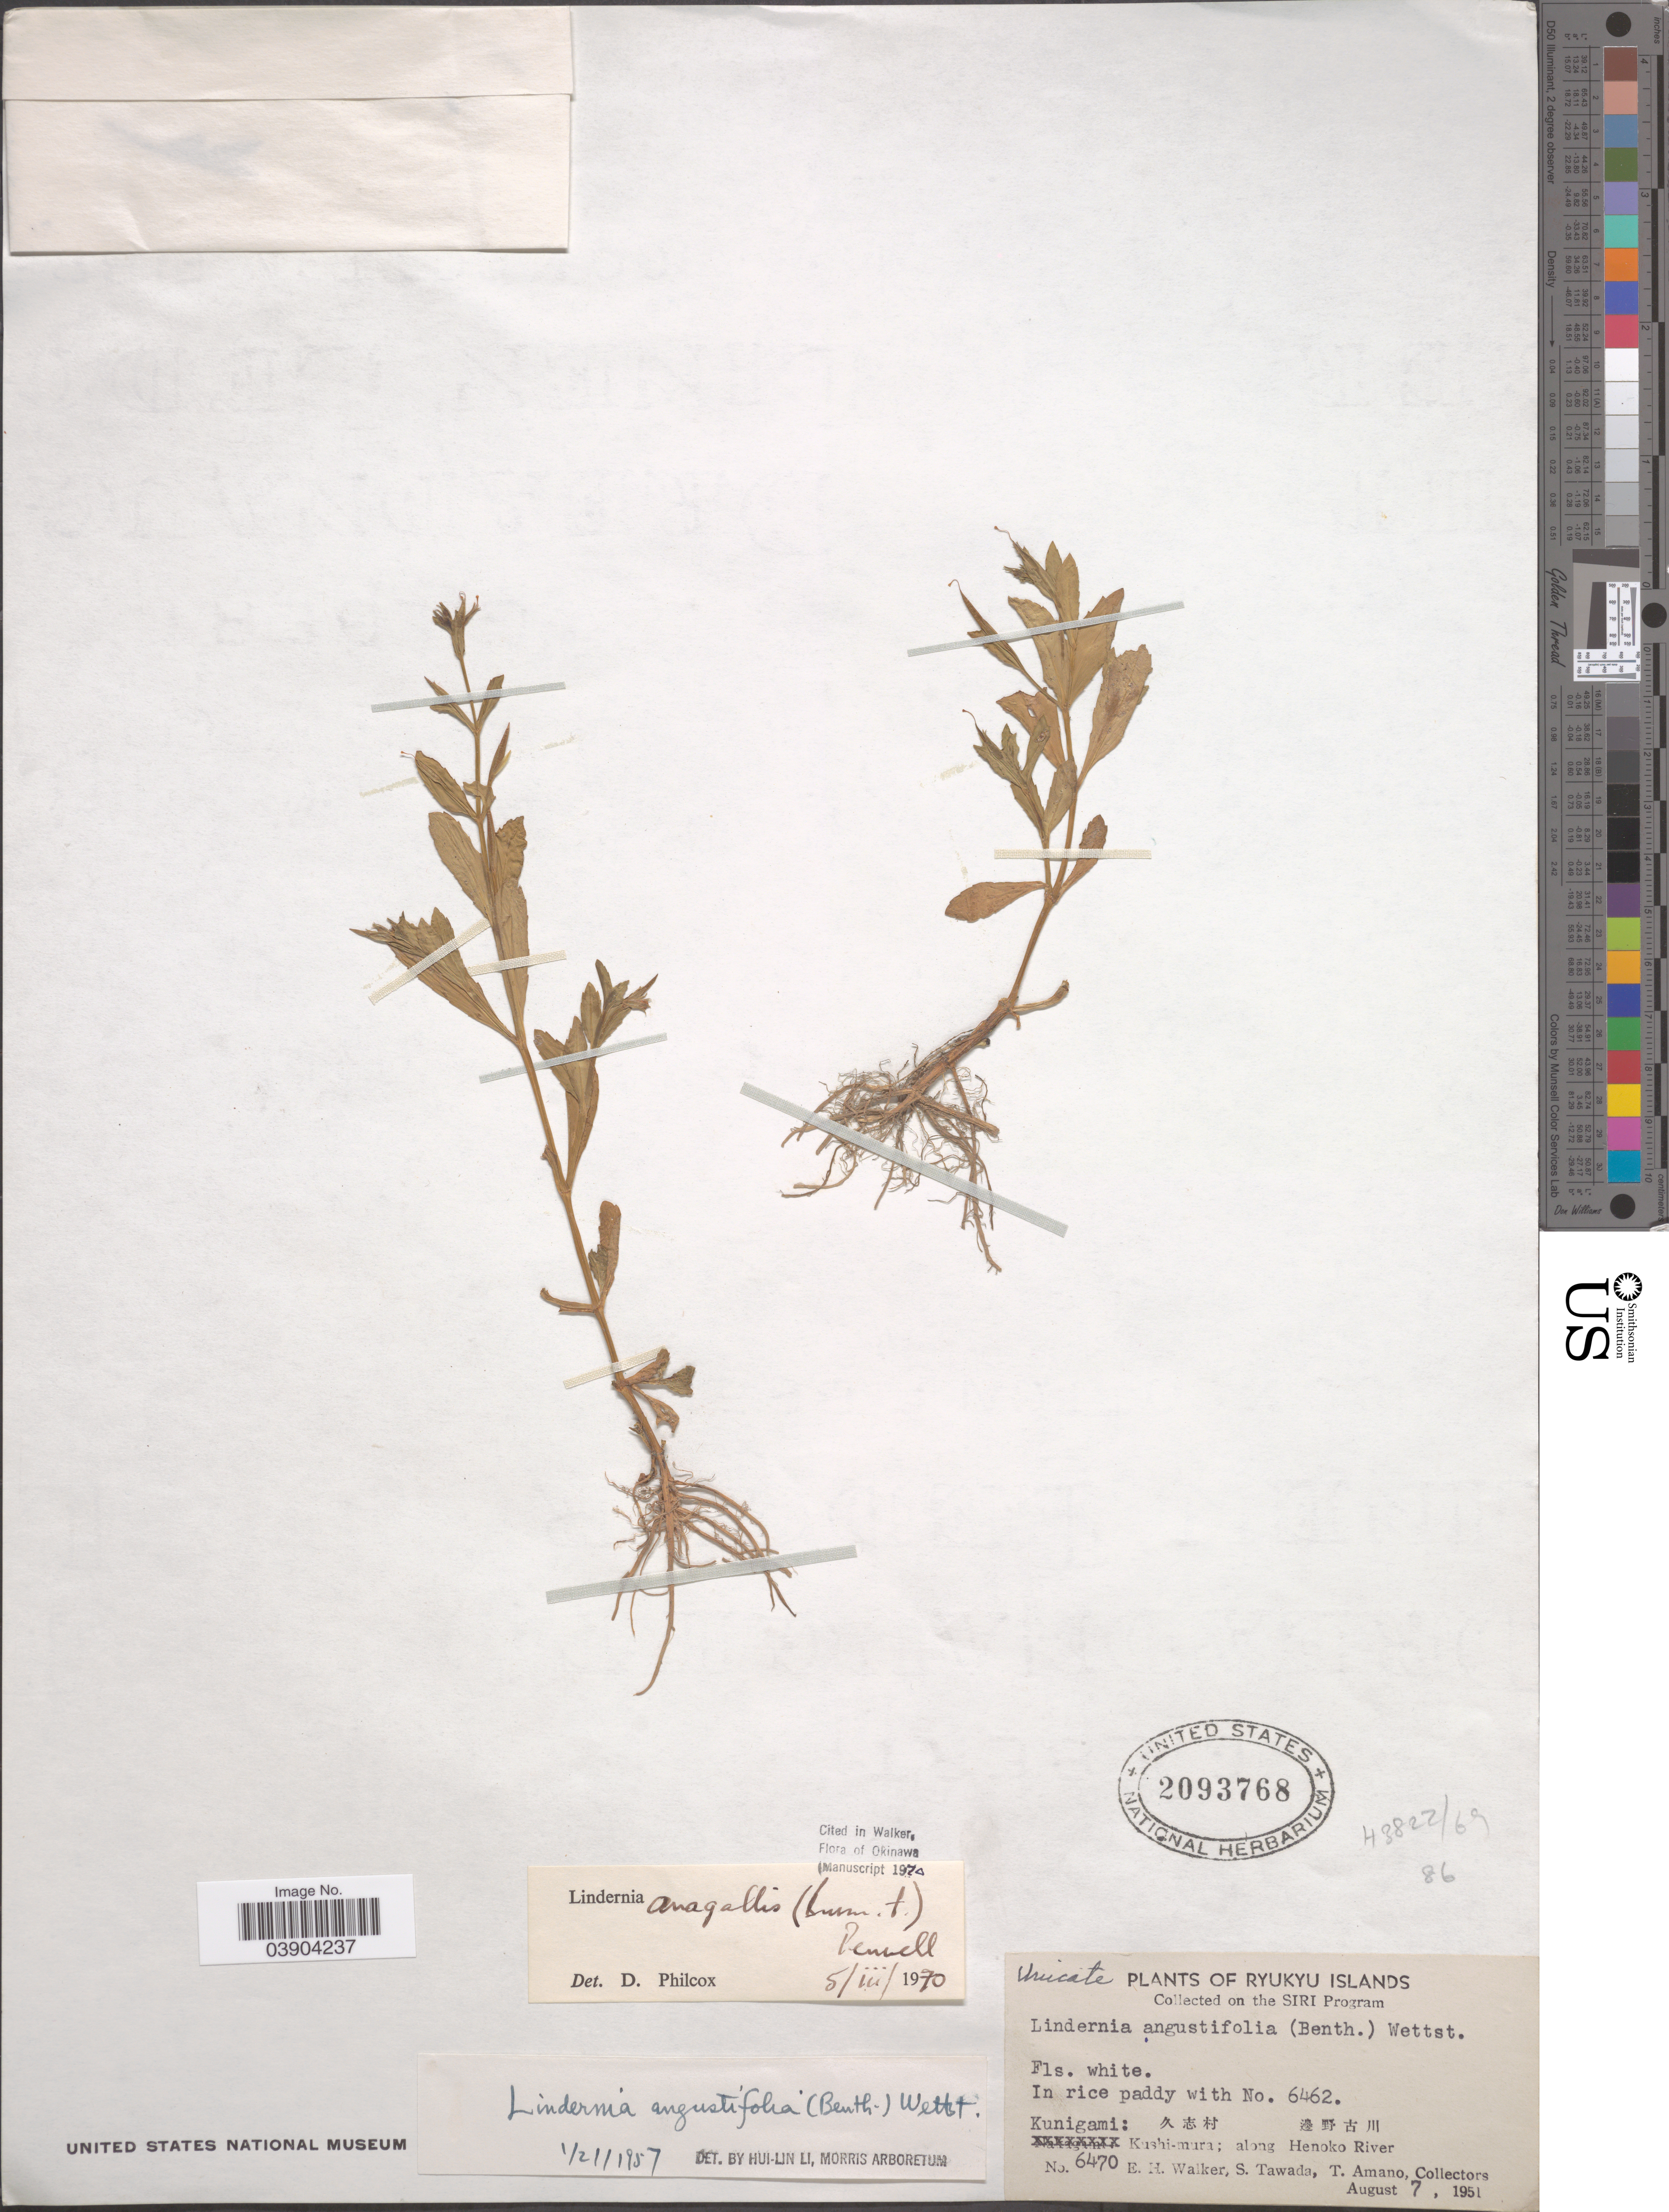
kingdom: Plantae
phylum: Tracheophyta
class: Magnoliopsida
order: Lamiales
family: Linderniaceae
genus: Lindernia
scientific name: Lindernia anagallis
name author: (Burm. f.) Pennell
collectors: E. H. Walker, S. Tawada & T. Amano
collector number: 6470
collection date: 1951-08-07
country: Japan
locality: Ryukyu Islands. Kunigami: X. Kushi-mura; along Henoko River.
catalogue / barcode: US 2093768